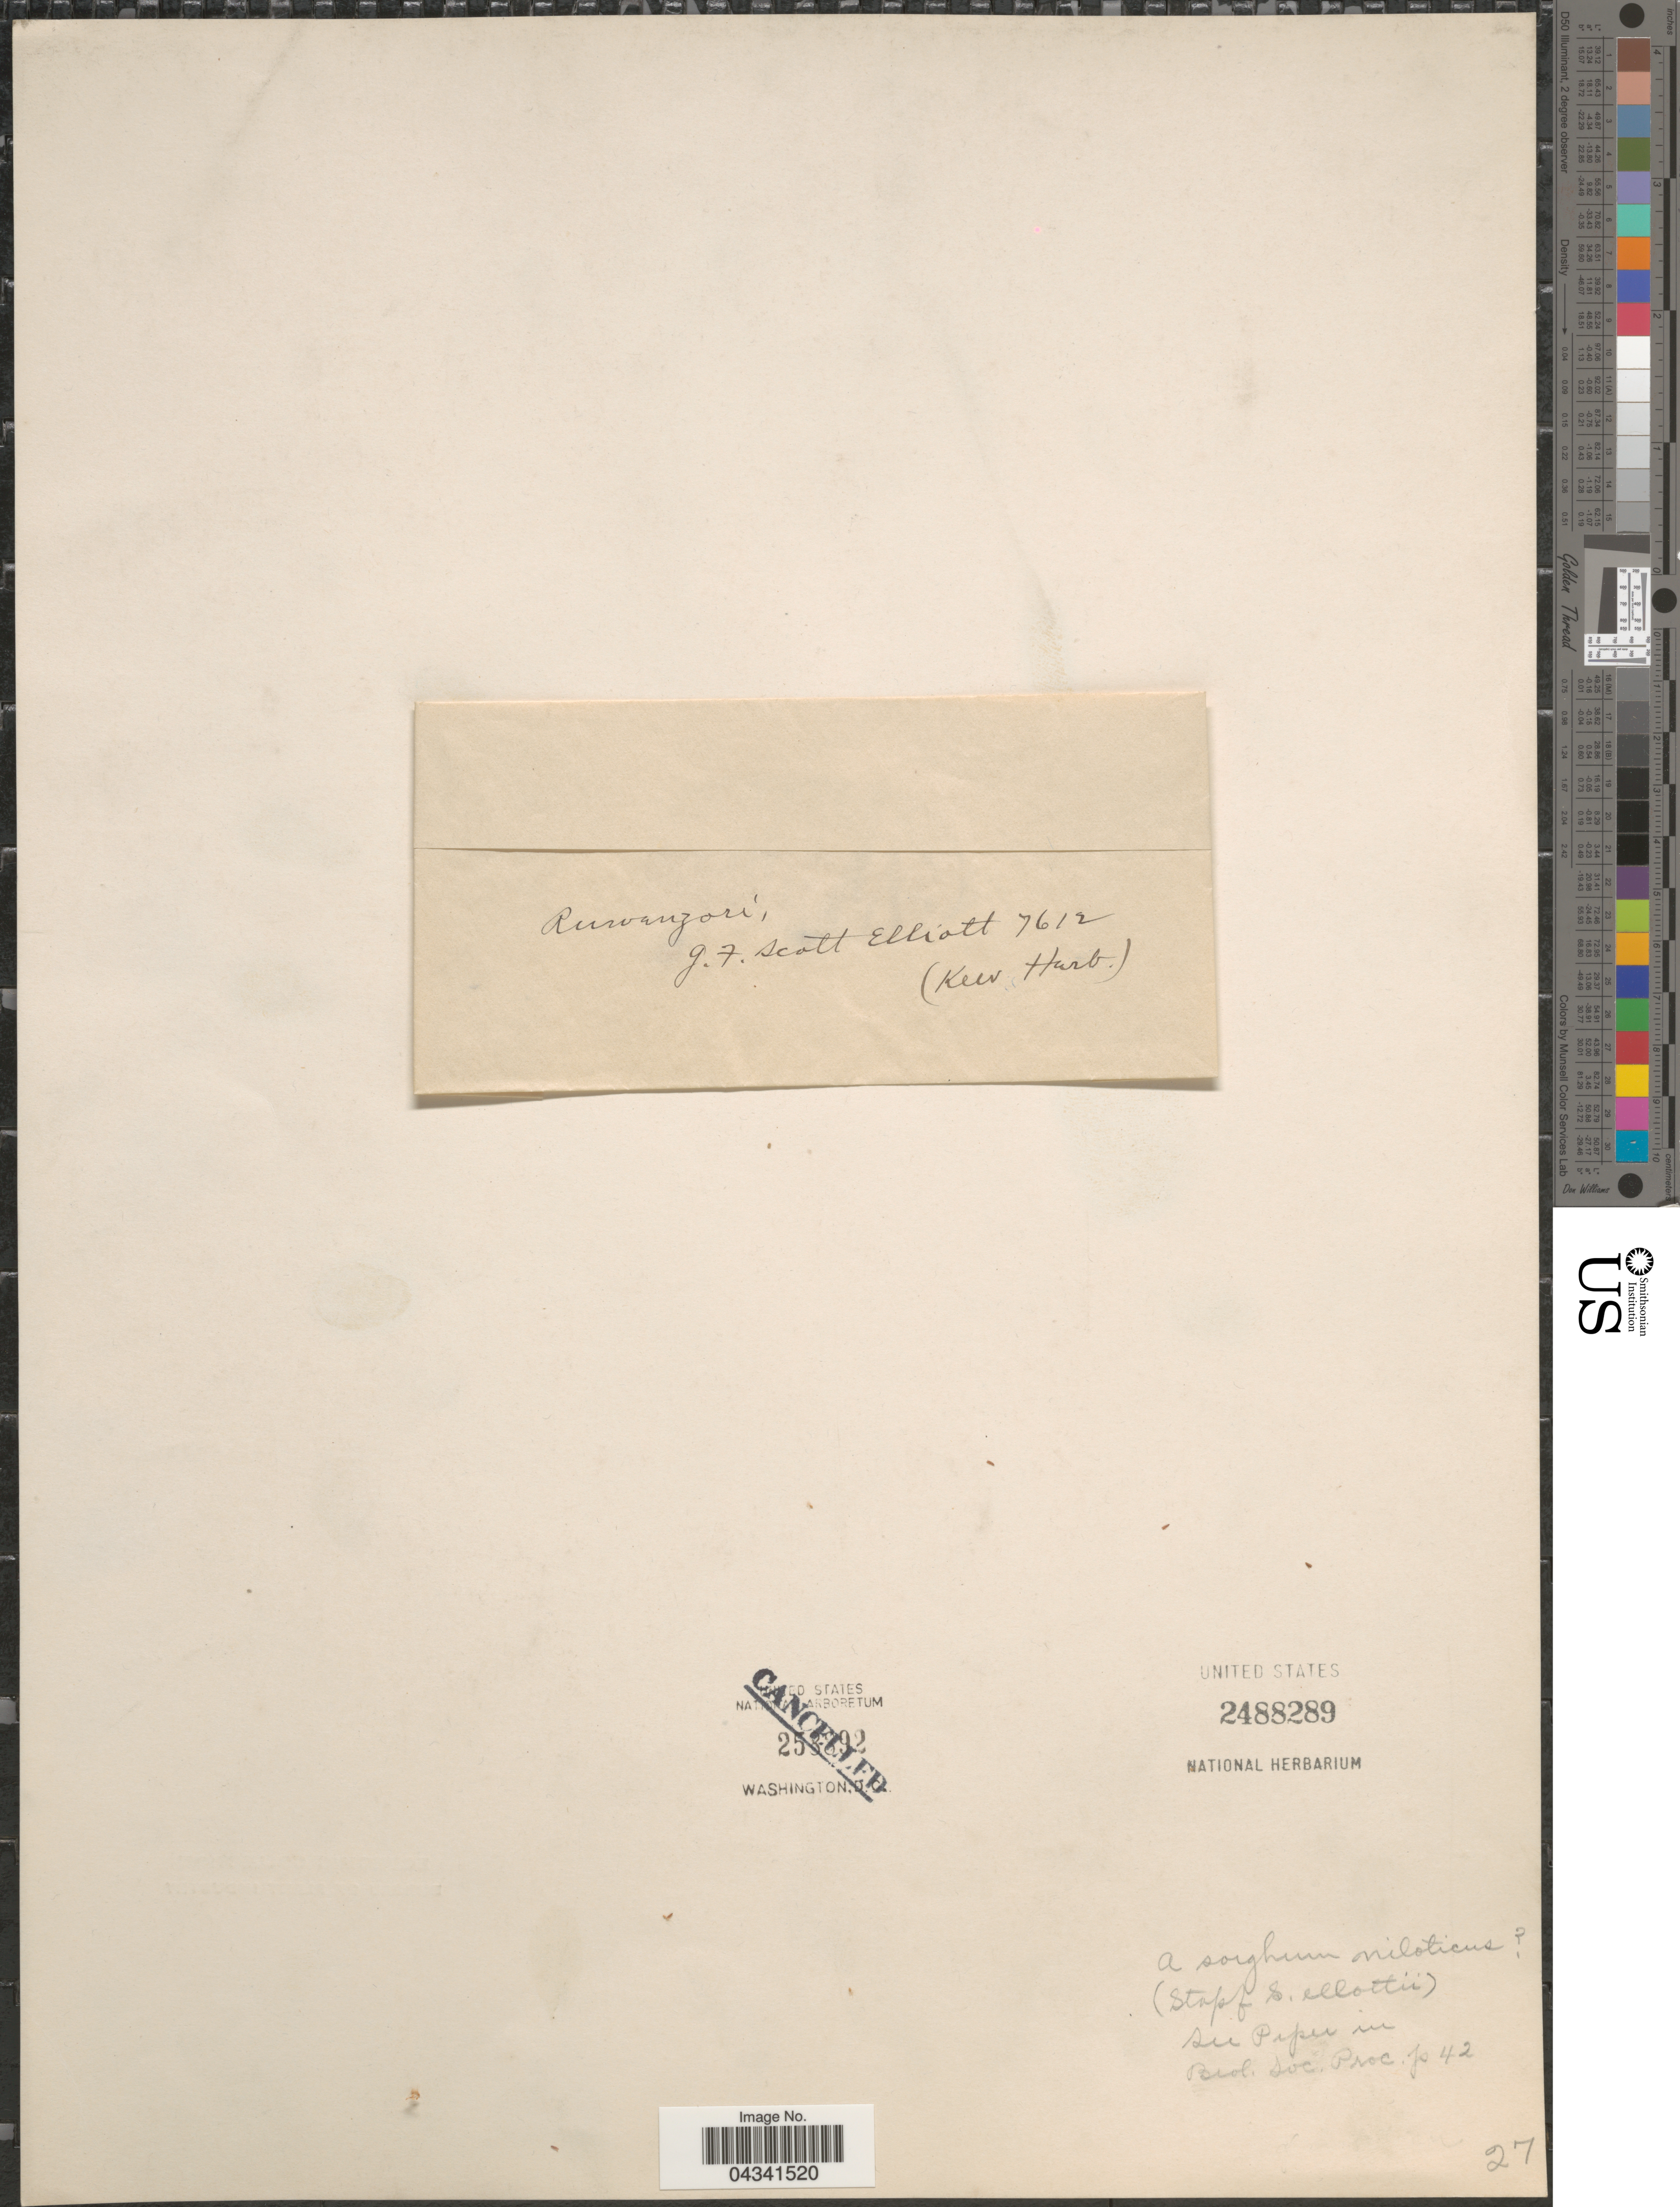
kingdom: Plantae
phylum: Tracheophyta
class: Liliopsida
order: Poales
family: Poaceae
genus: Sorghum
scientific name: Sorghum sp.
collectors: G. Elliott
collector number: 7612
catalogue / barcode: US 2488289